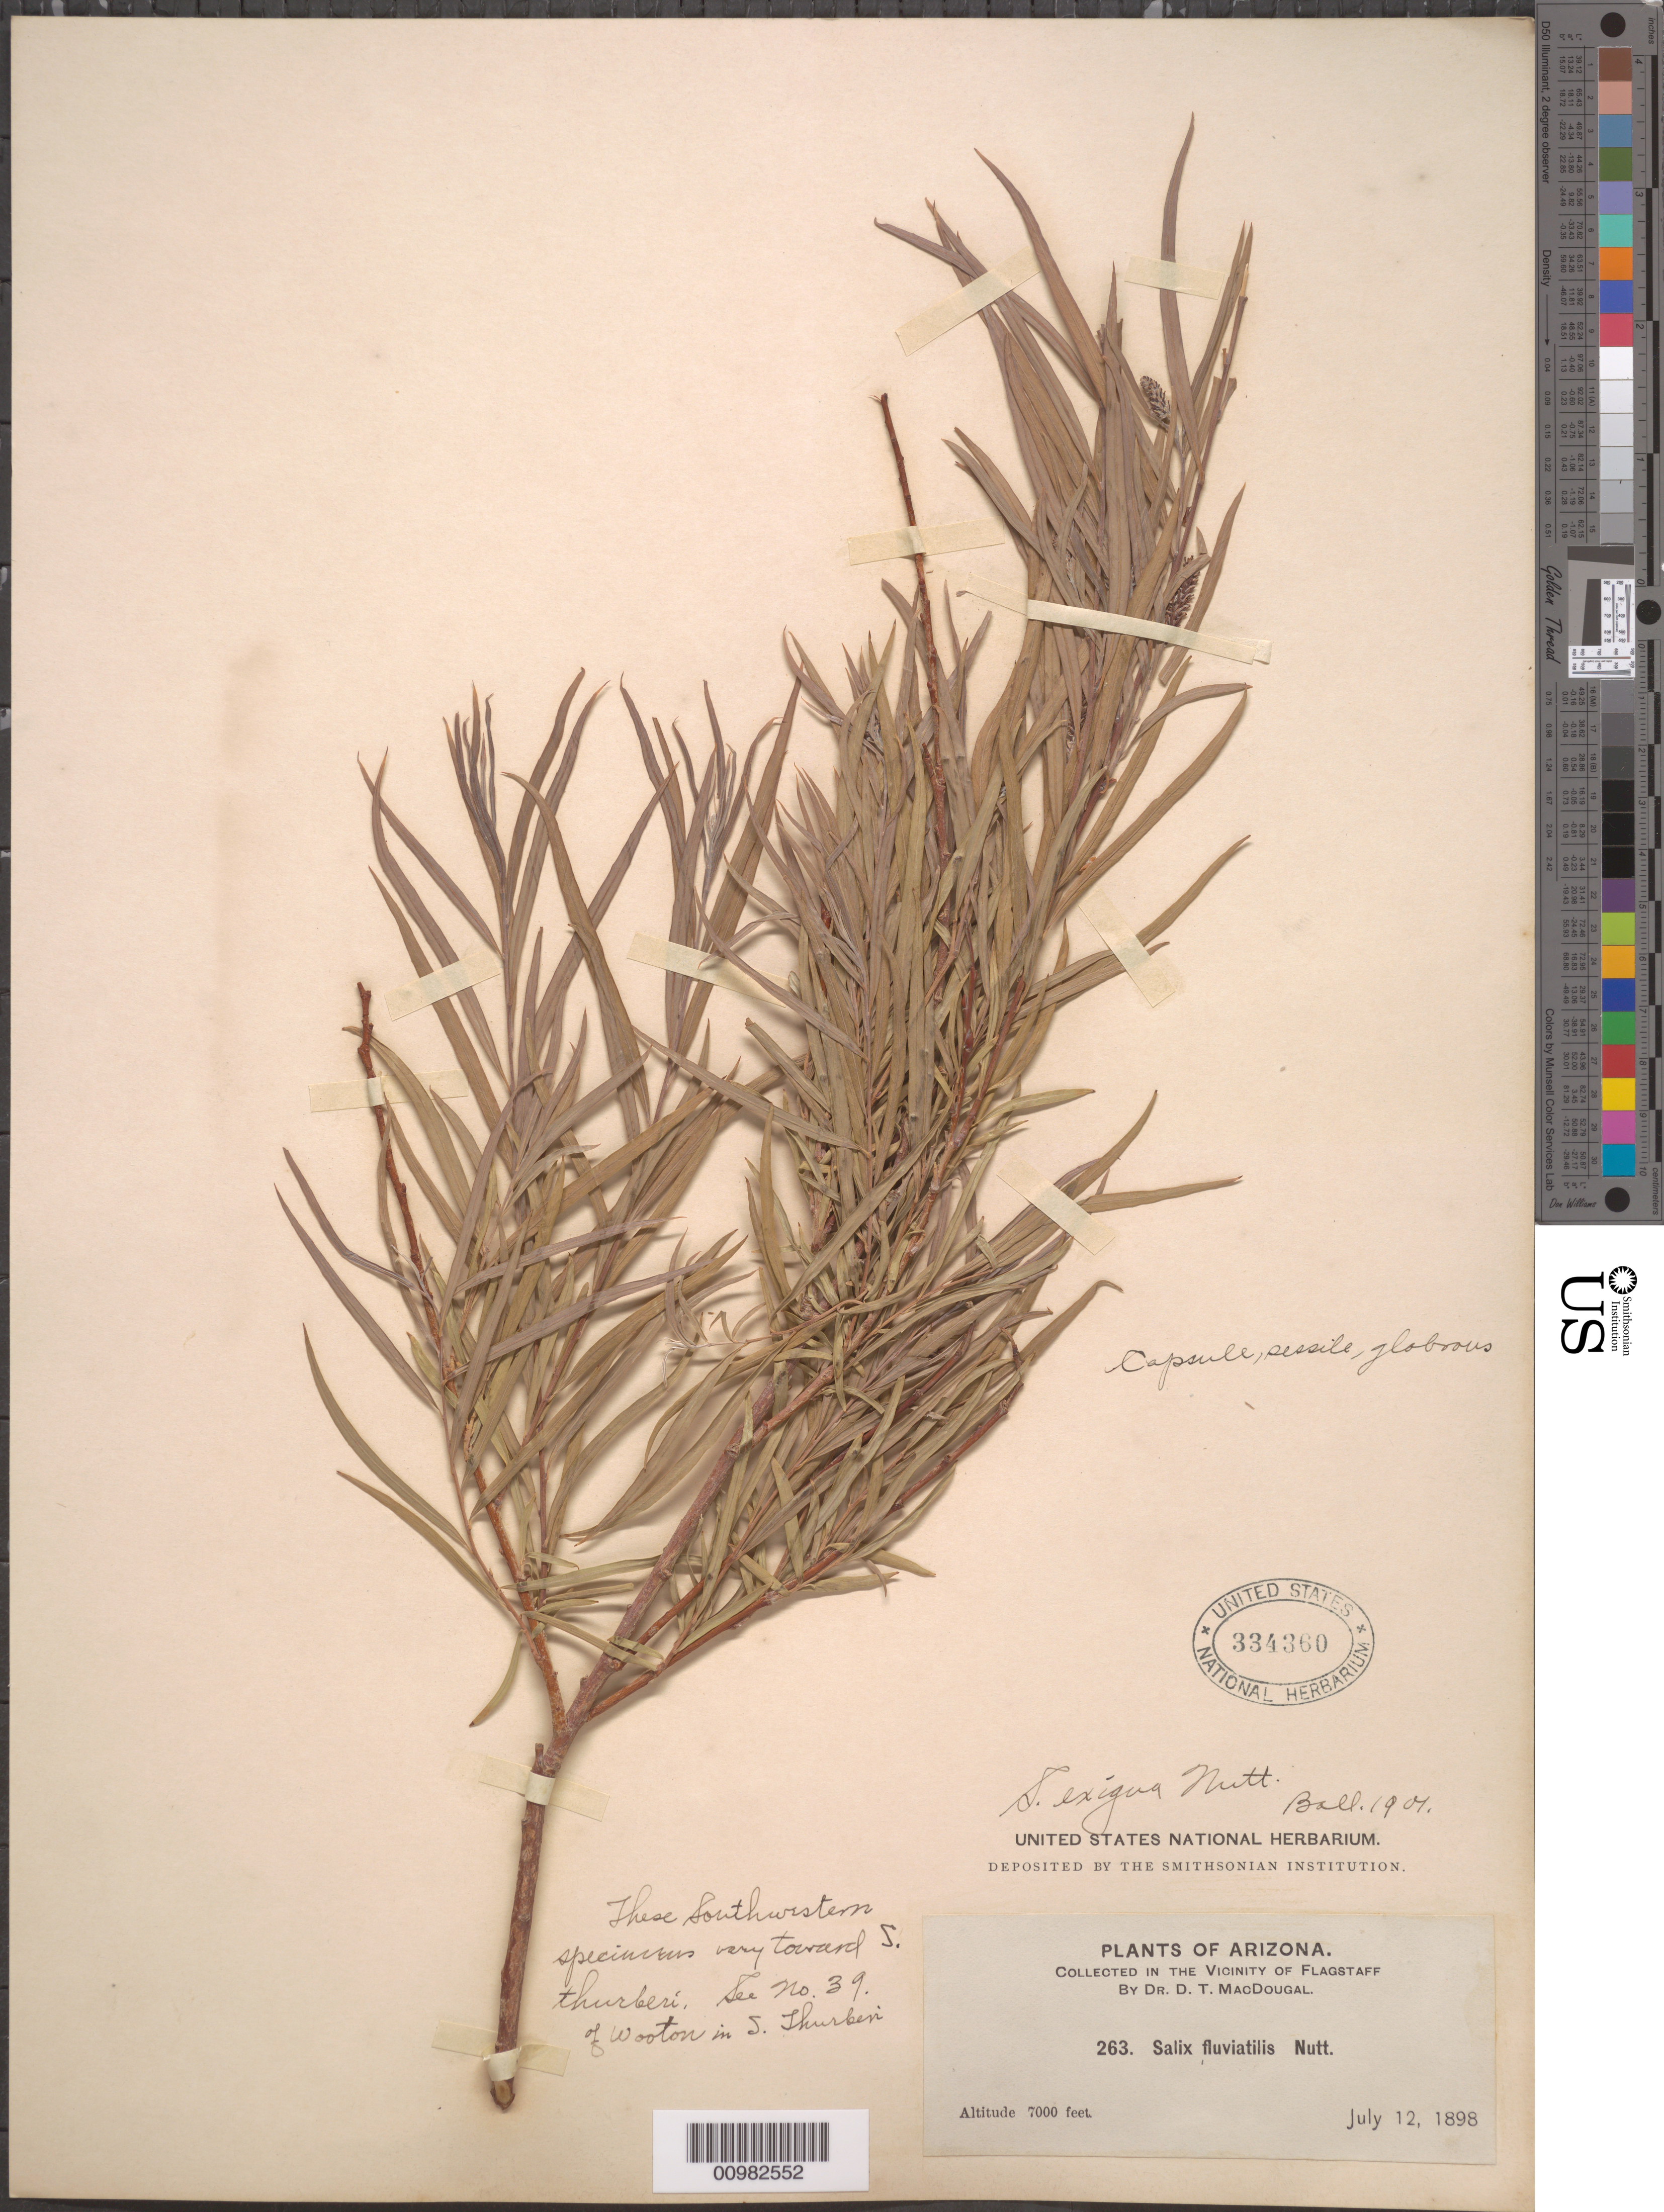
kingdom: Plantae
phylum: Tracheophyta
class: Magnoliopsida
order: Malpighiales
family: Salicaceae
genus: Salix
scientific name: Salix exigua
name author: Nutt.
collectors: D. T. MacDougal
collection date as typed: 12 Jul 1898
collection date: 1898-07-12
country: United States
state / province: Arizona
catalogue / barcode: US 334360